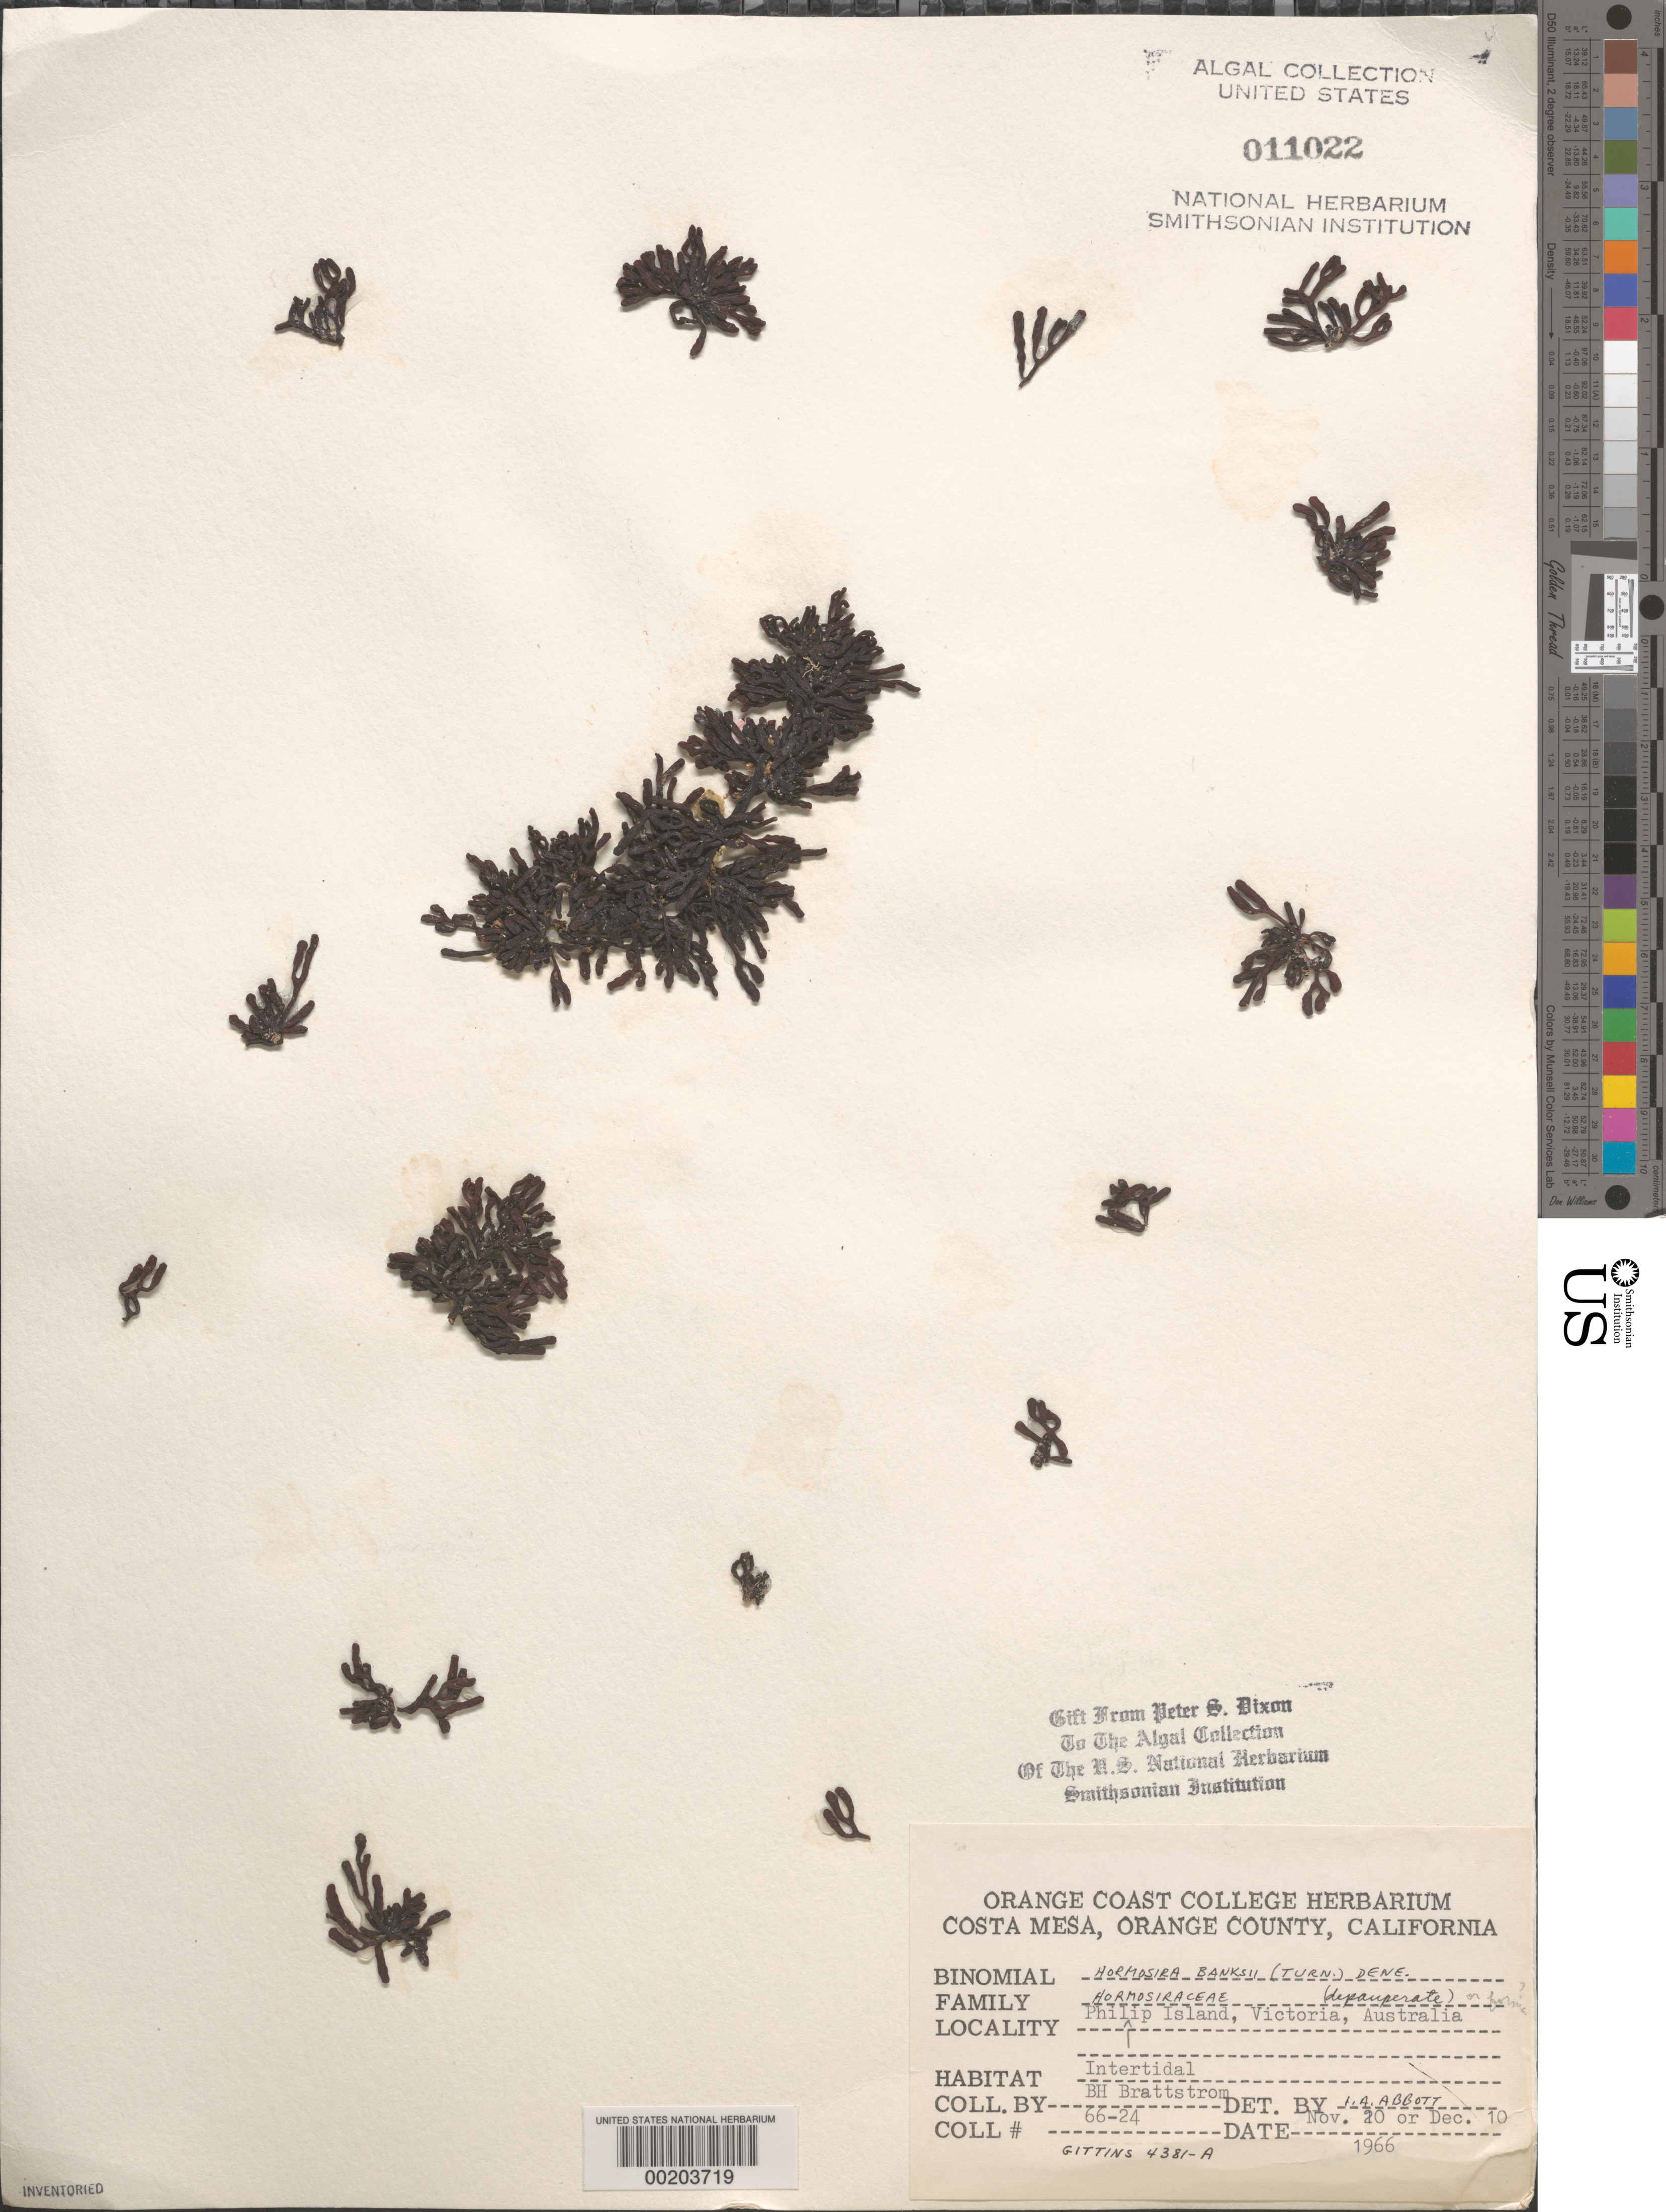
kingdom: Chromista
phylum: Ochrophyta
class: Phaeophyceae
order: Fucales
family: Hormosiraceae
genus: Hormosira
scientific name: Hormosira banksii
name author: (Turner) Decne.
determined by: Abbott, Isabella A.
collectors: B. Brattstrom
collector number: Brattstrom 66-24 & BTG 4381-A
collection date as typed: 20 Nov 1966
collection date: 1966-11-20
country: Australia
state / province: Victoria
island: Phillip Island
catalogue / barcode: US 11022